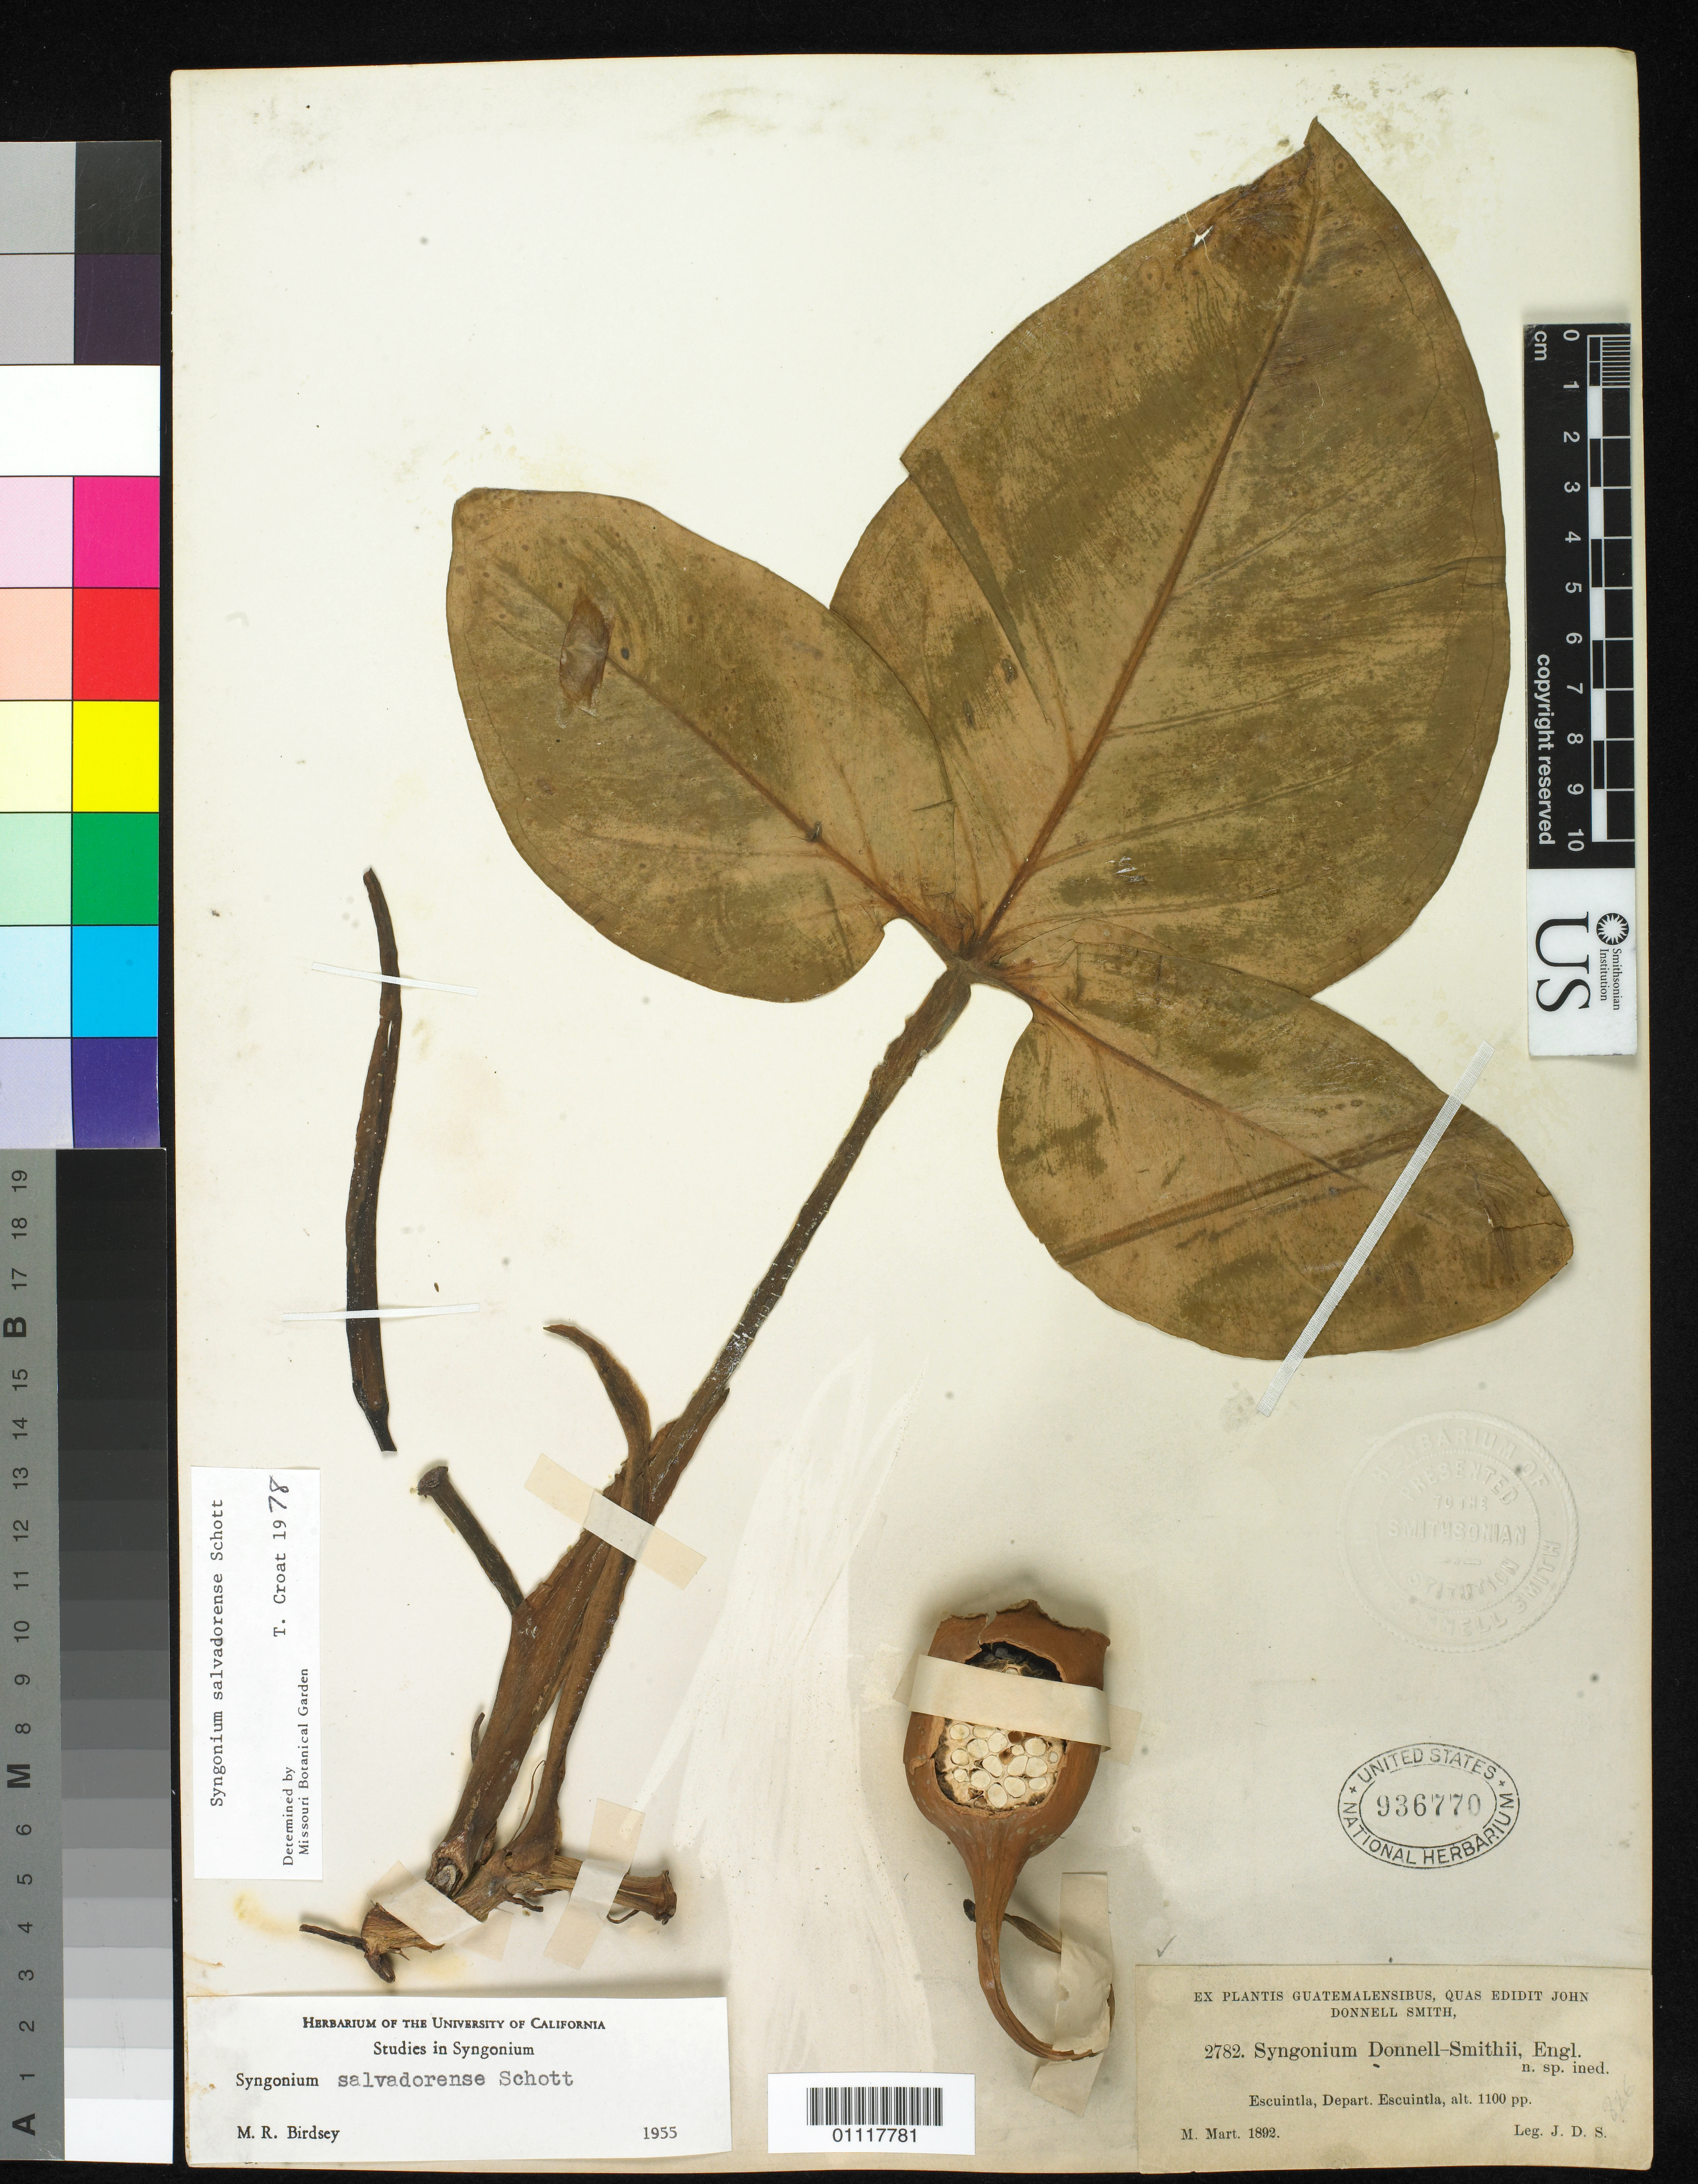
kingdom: Plantae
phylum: Tracheophyta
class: Liliopsida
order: Alismatales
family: Araceae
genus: Syngonium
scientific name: Syngonium donnell-smithii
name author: Engl.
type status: Isolectotype; Syntype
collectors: J. Donnell Smith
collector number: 2782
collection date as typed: Mar 1892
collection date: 1892-03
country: Guatemala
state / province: Escuintla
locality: Escuintla.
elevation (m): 335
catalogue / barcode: US 936770